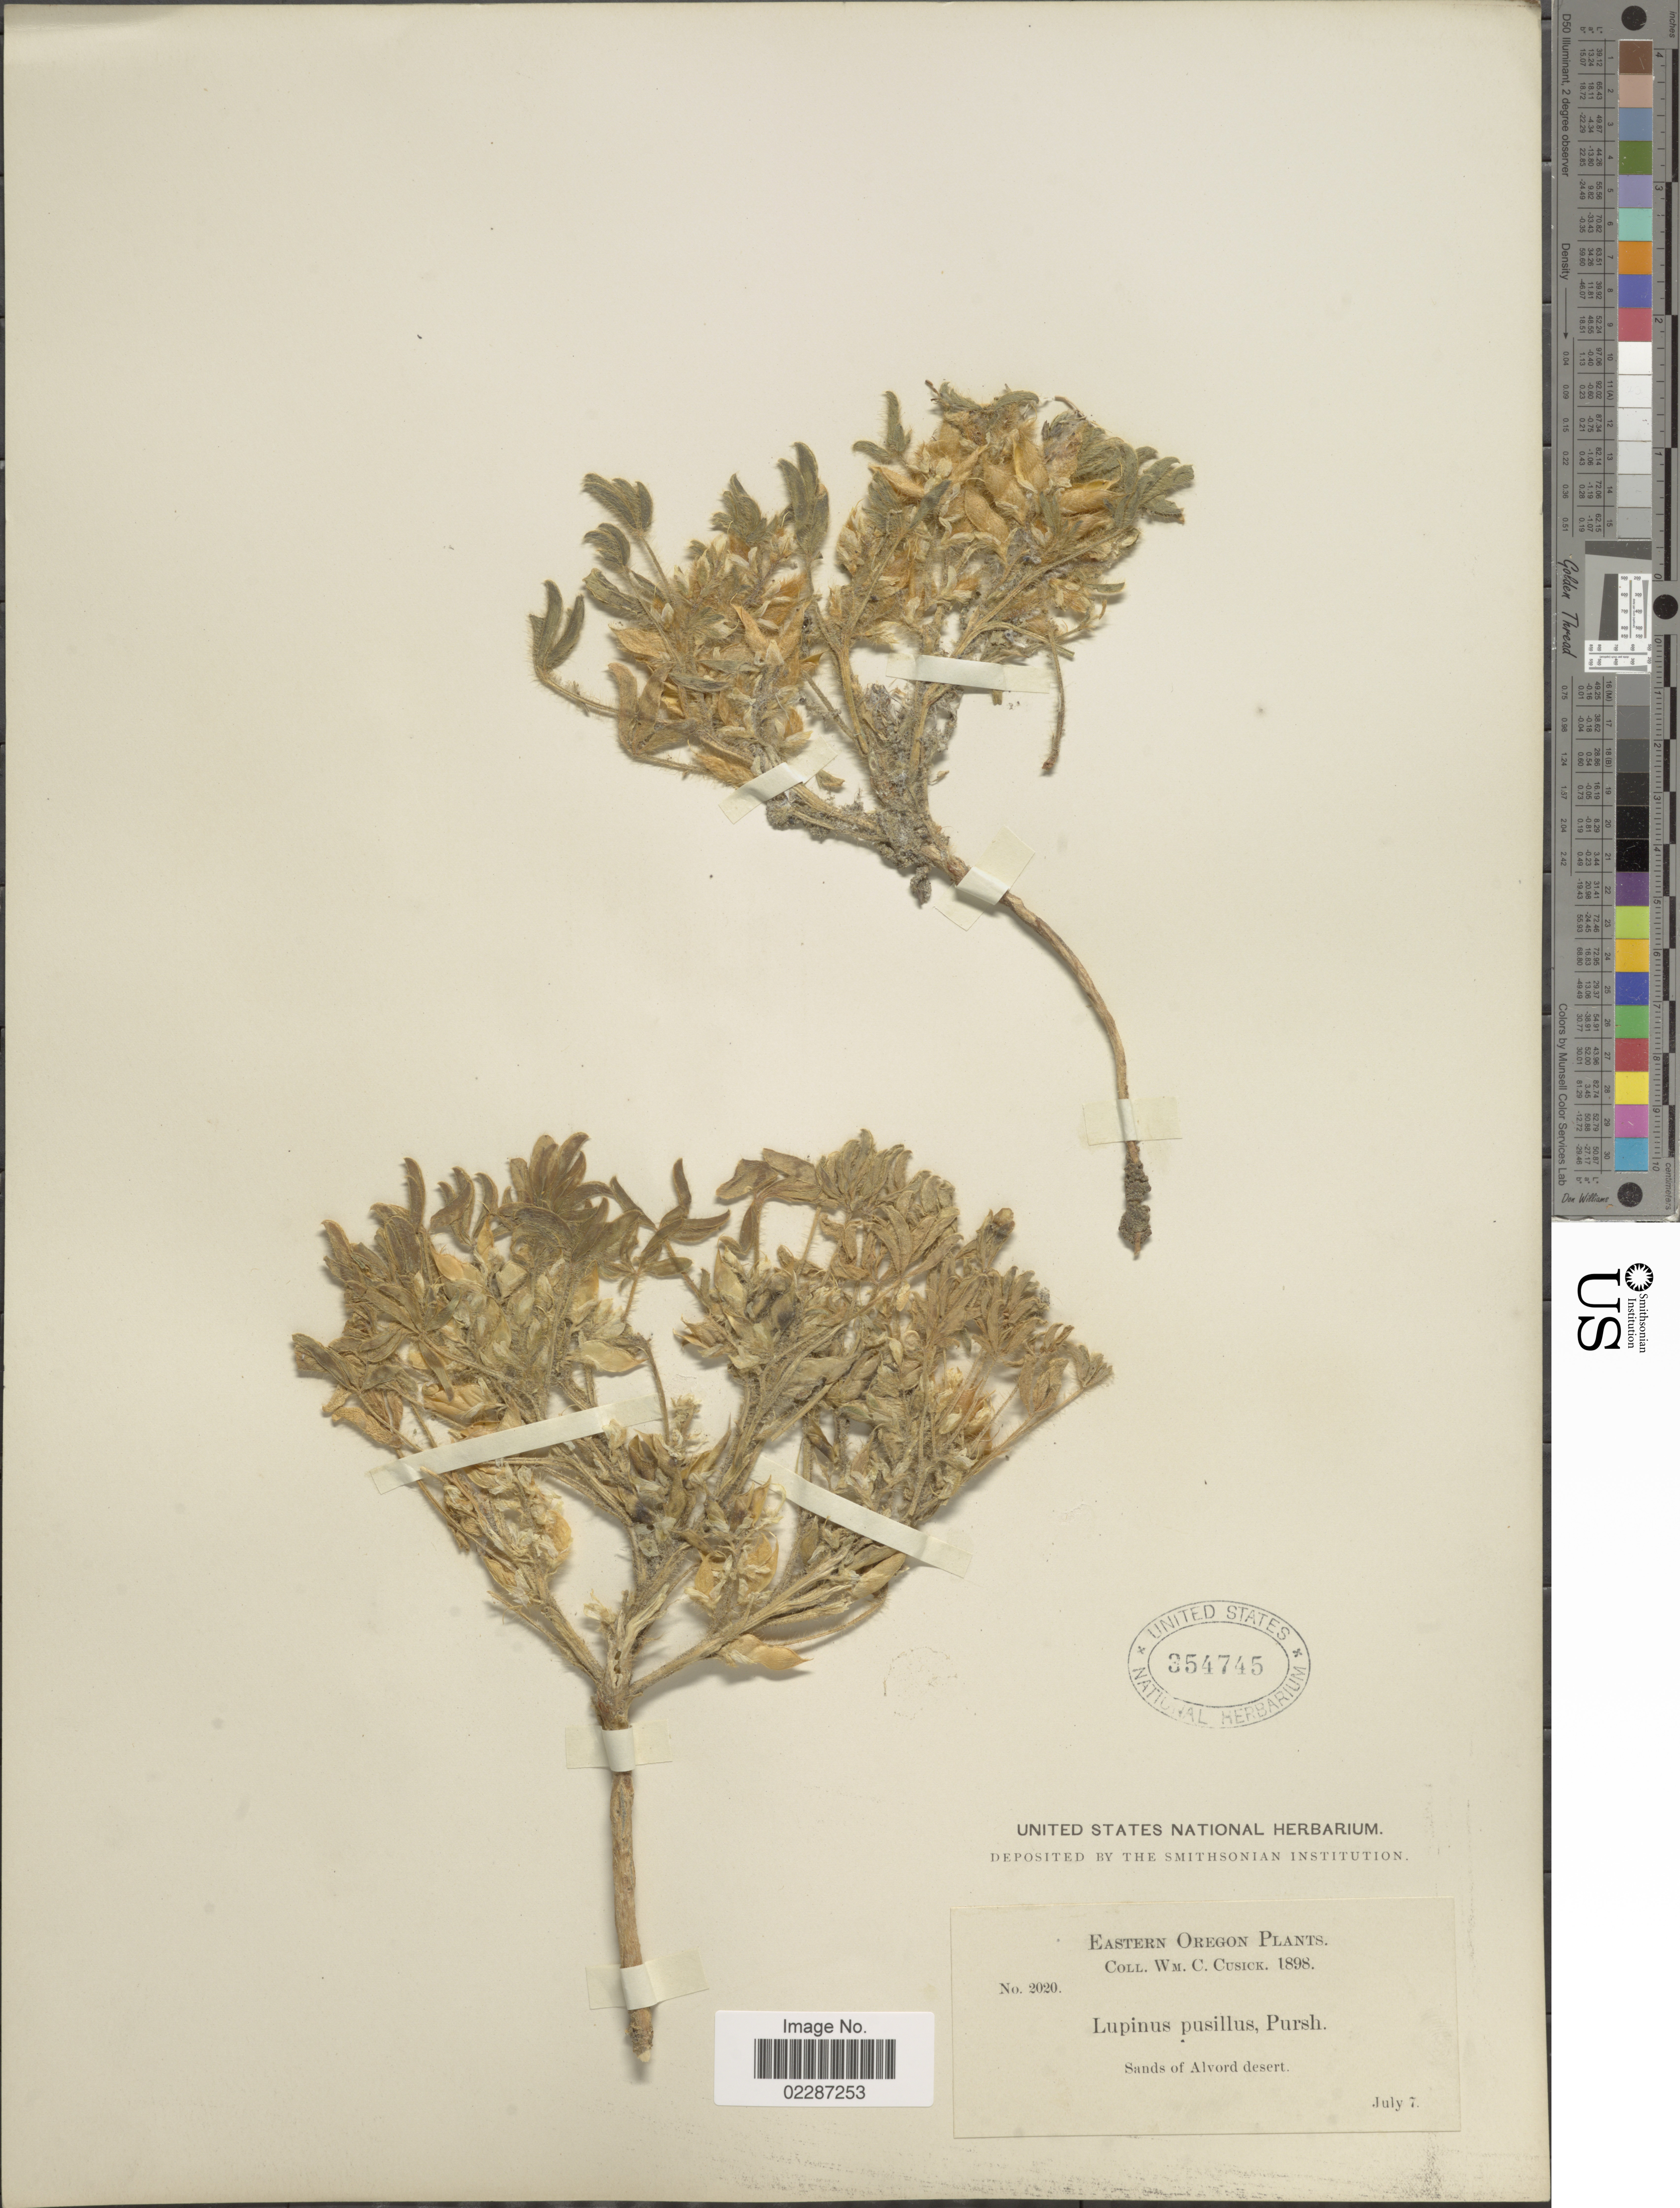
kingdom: Plantae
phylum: Tracheophyta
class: Magnoliopsida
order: Fabales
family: Fabaceae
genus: Lupinus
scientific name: Lupinus pusillus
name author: Pursh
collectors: W. C. Cusick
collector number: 2020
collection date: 1898-07-07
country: United States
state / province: Oregon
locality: Eastern Oregon, Sands of Alvord desert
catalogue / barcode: US 354745